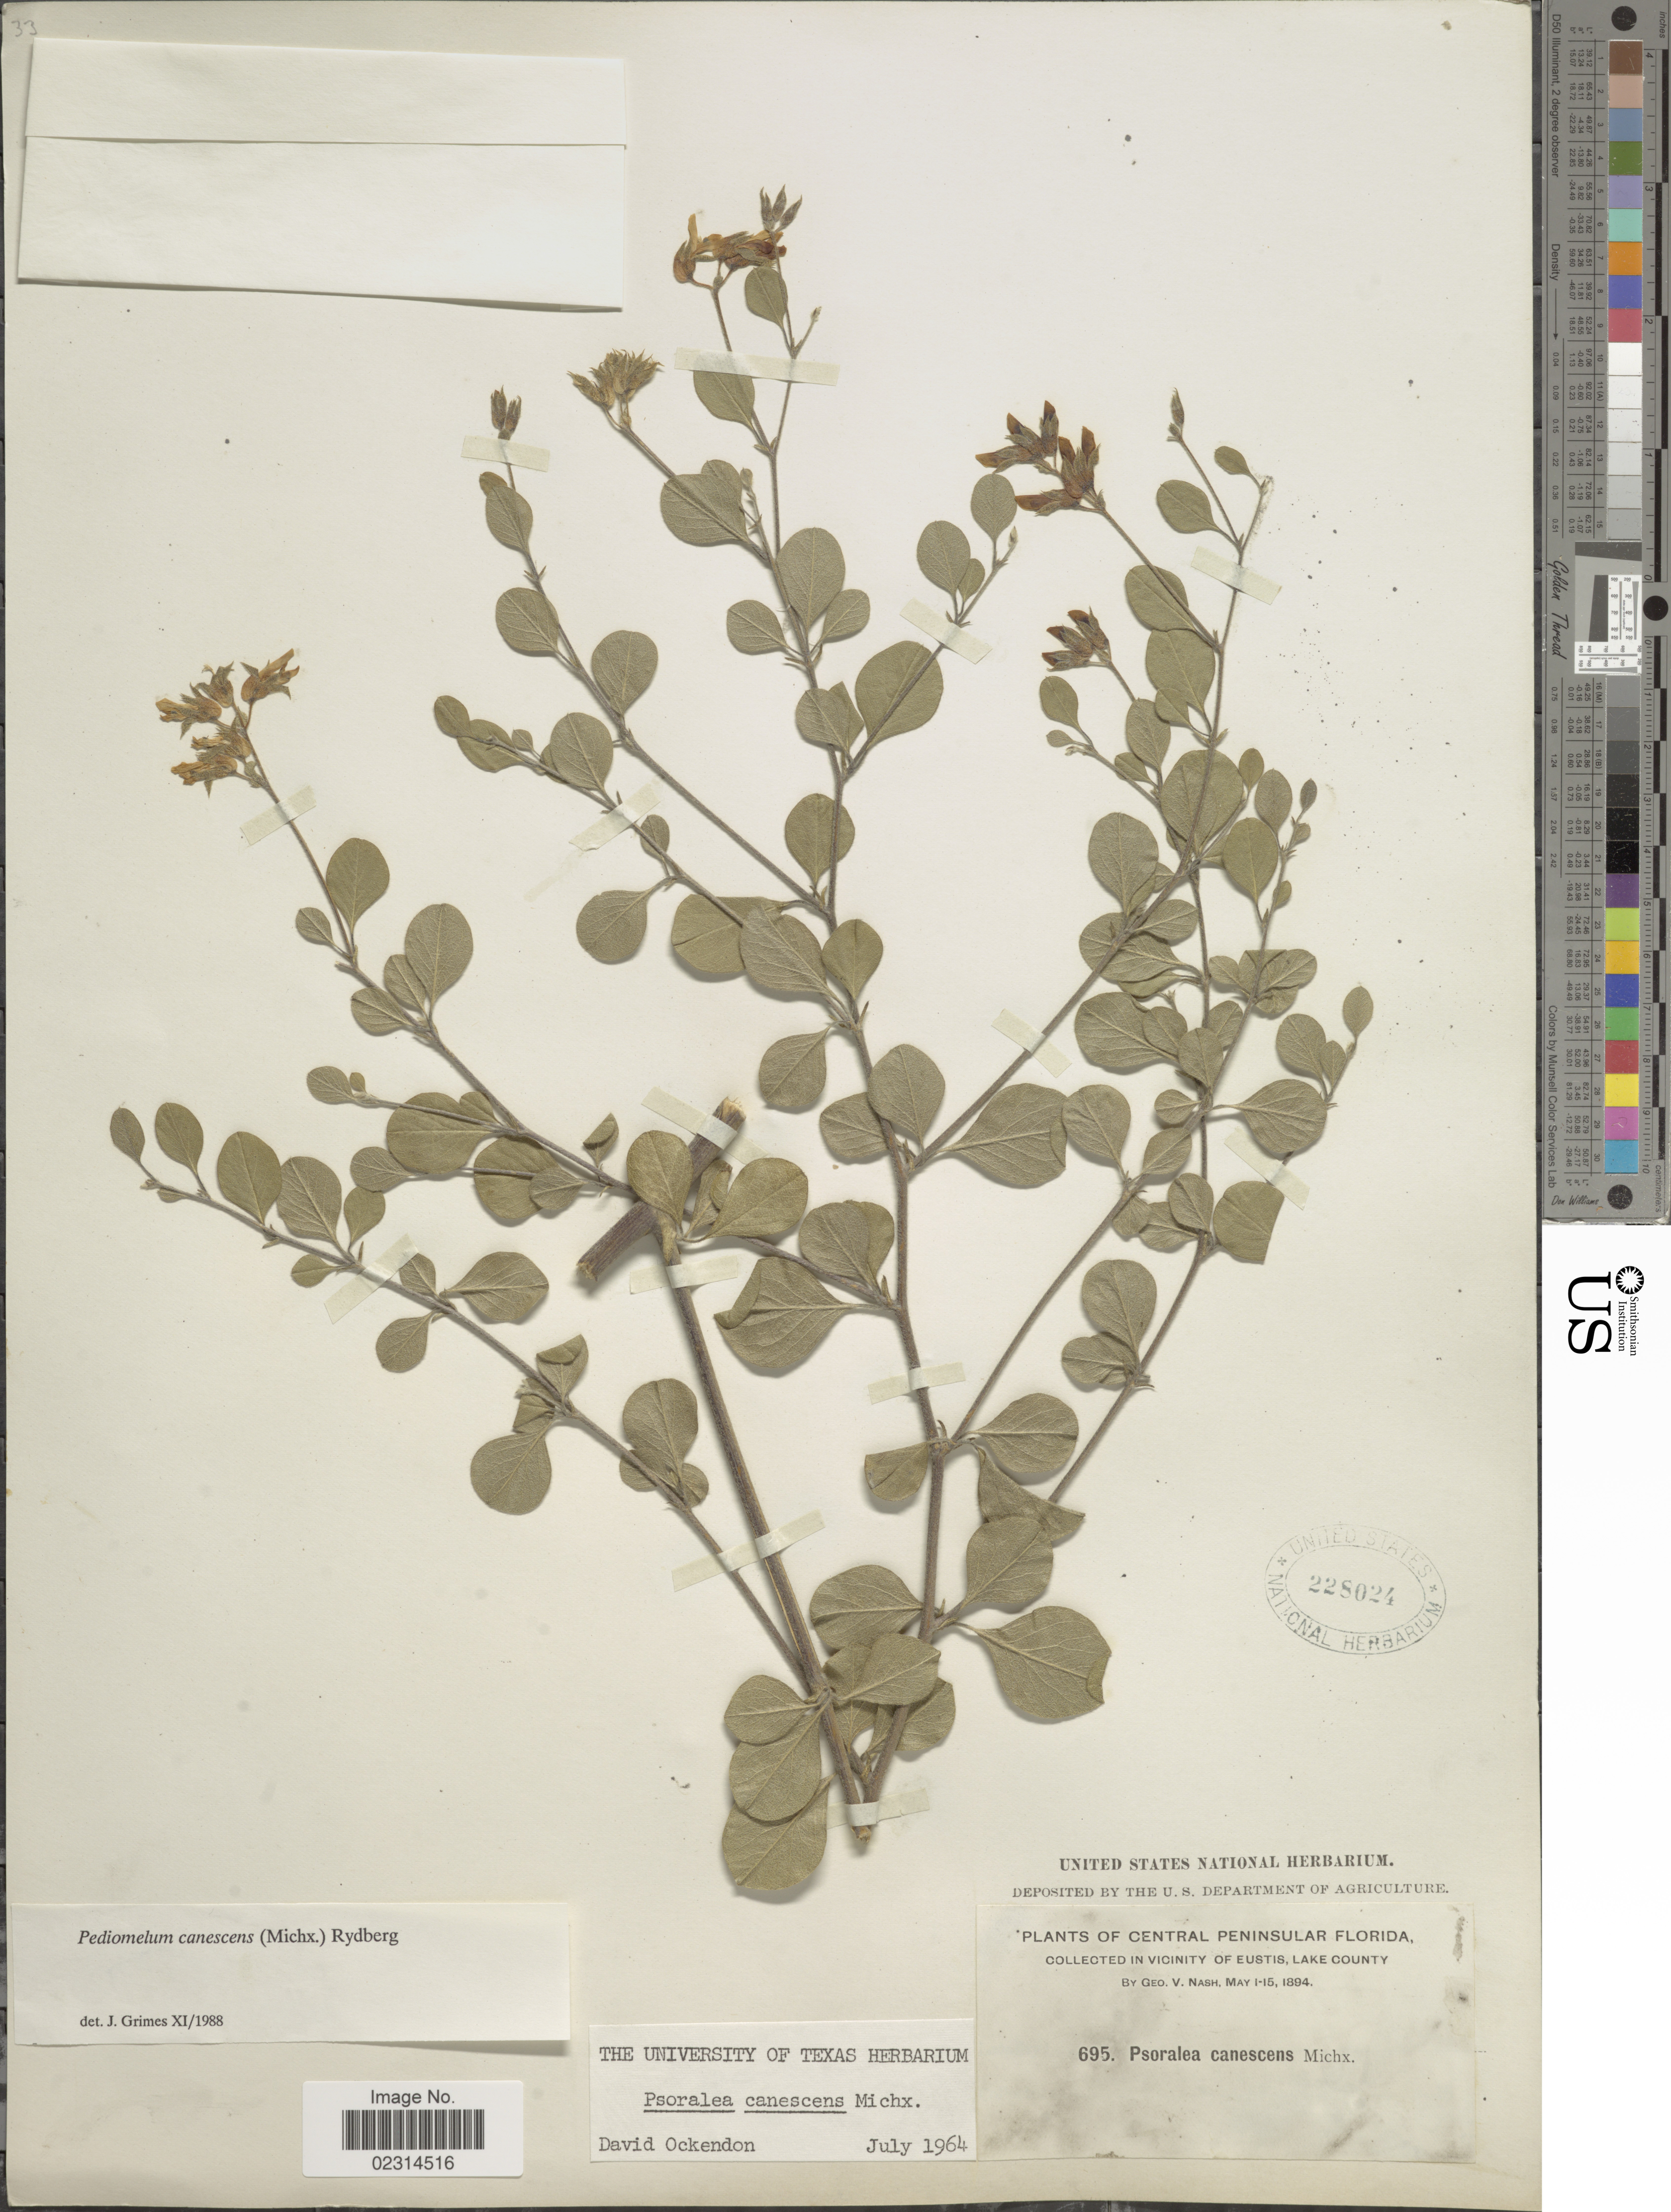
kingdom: Plantae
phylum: Tracheophyta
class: Magnoliopsida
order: Fabales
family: Fabaceae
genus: Pediomelum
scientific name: Pediomelum canescens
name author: (Michx.) Rydb.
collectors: G. V. Nash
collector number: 695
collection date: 1894-05-01/1894-05-15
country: United States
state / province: Florida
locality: Central Peninsular. in vicinity of Eustis, Lake County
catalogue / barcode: US 228024